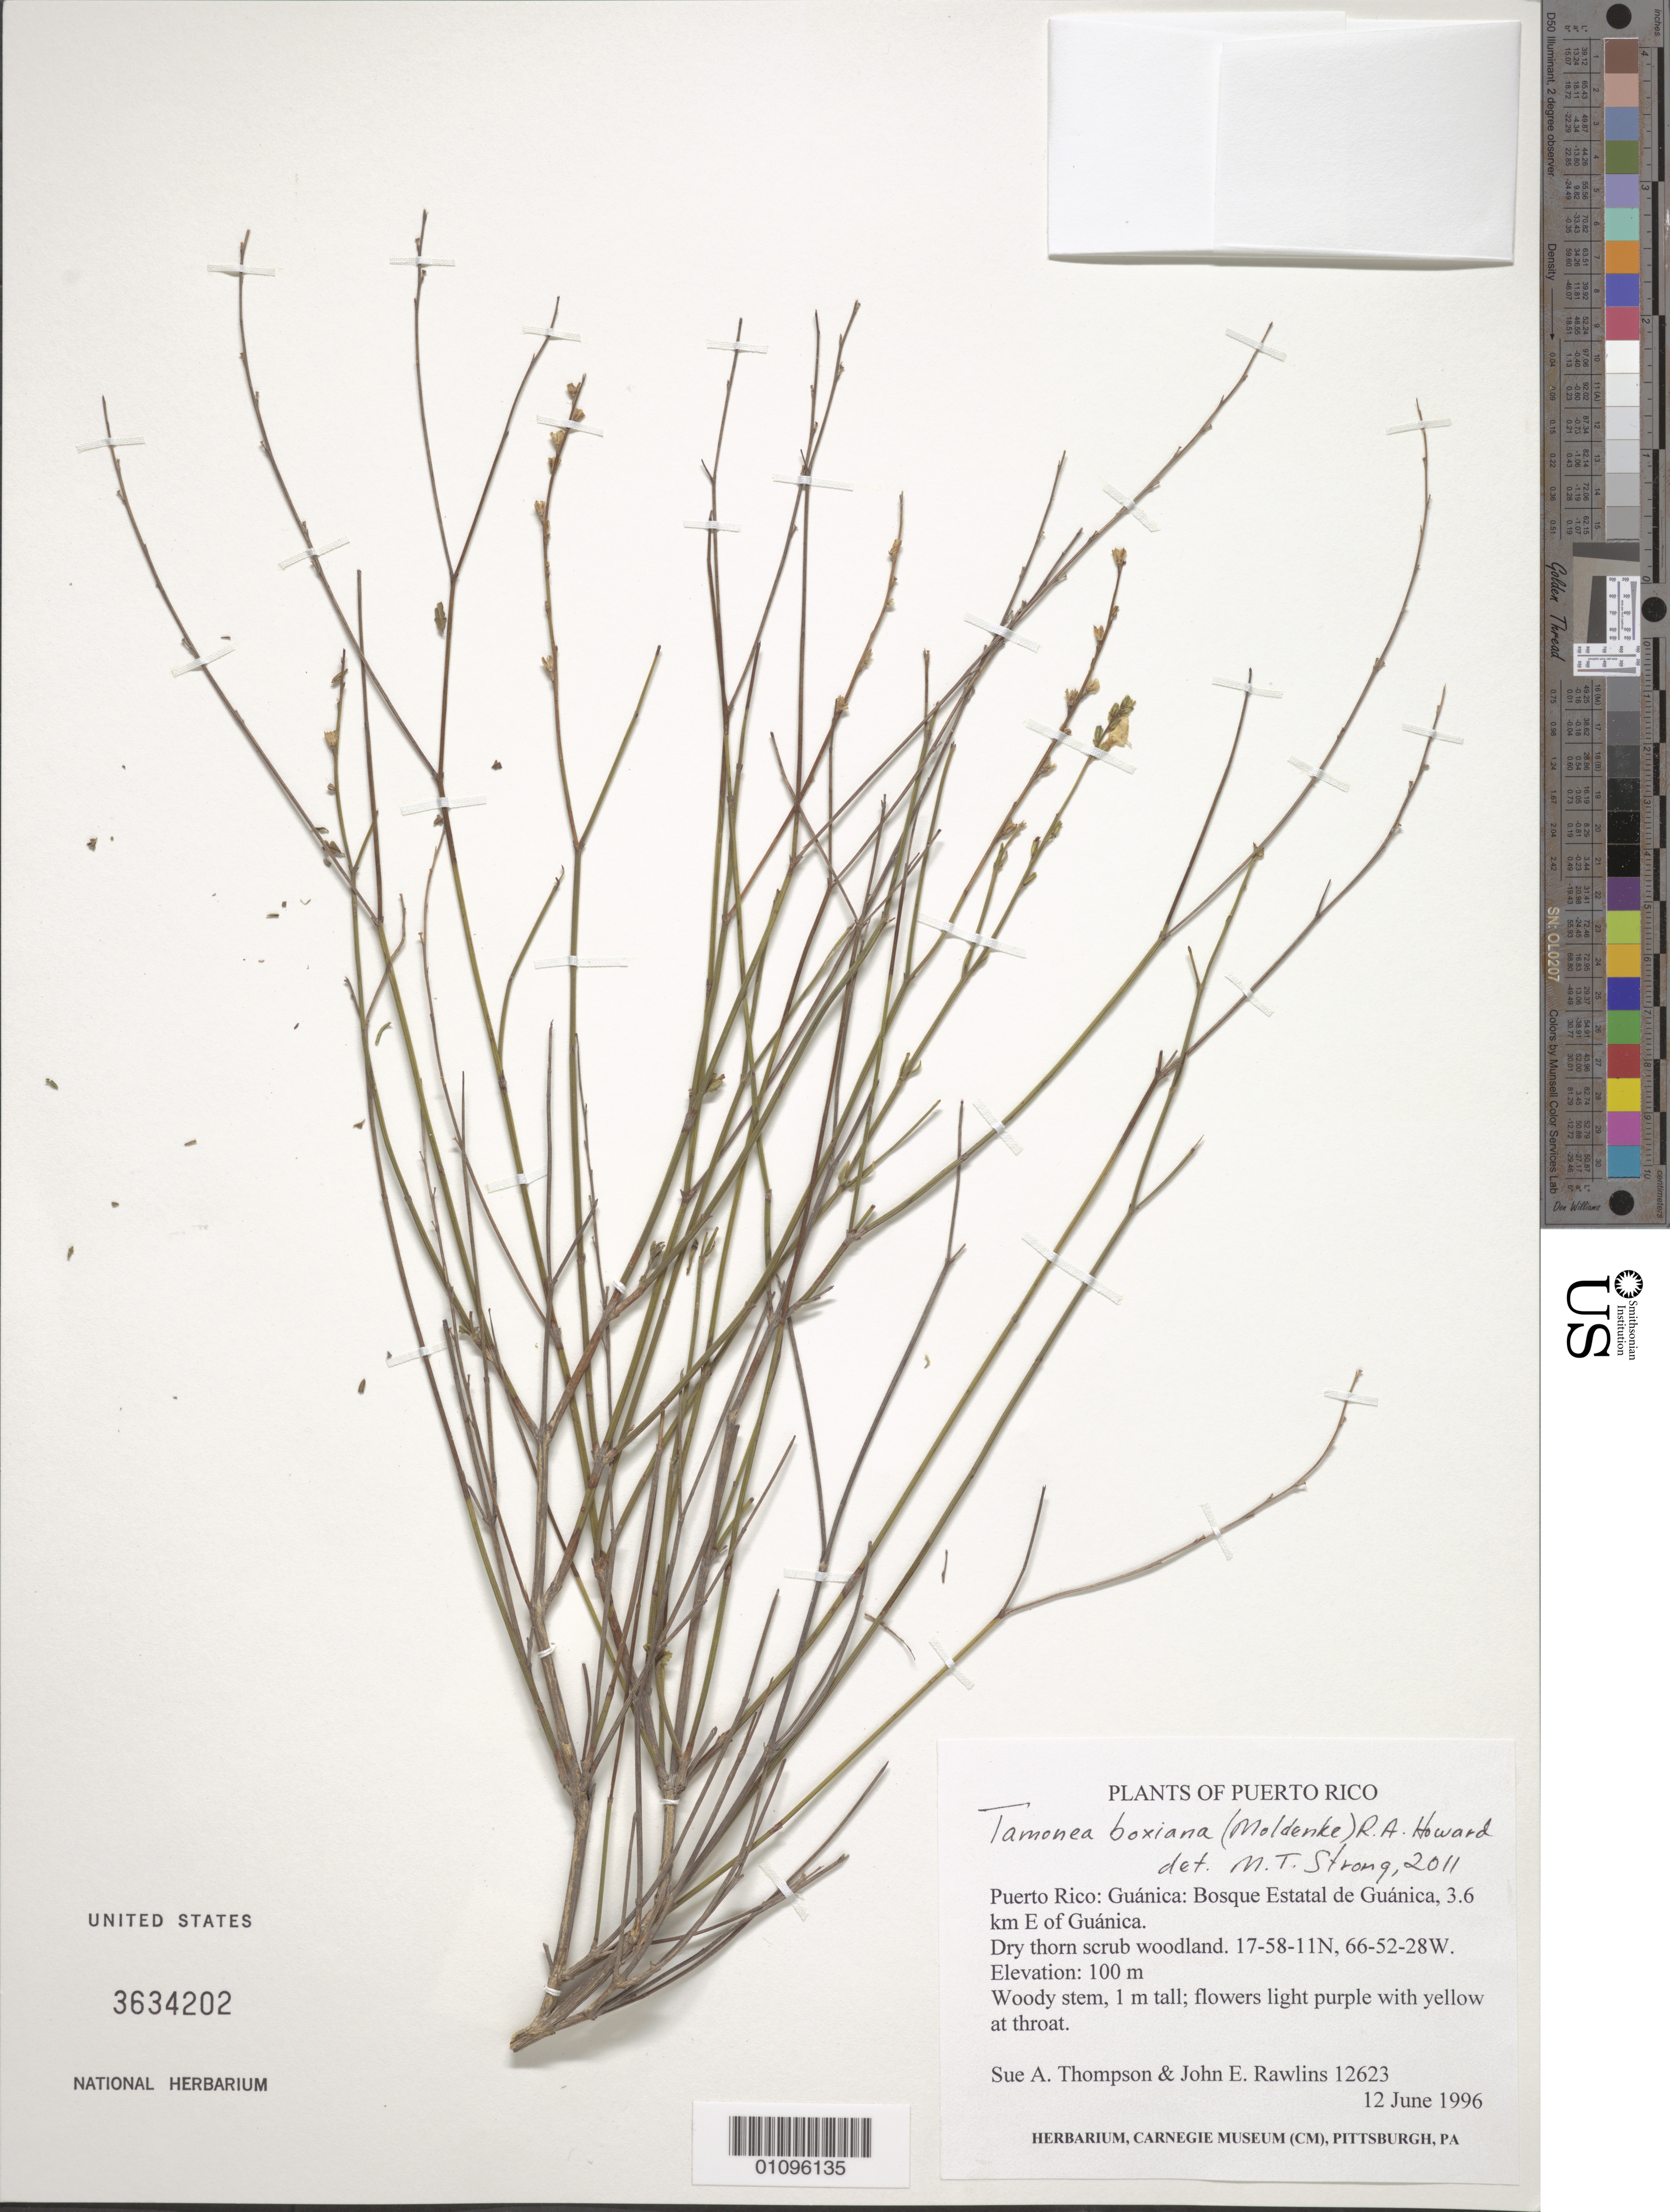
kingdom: Plantae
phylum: Tracheophyta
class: Magnoliopsida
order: Lamiales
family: Verbenaceae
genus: Tamonea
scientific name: Tamonea boxiana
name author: (Moldenke) R.A. Howard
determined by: Strong, M. T., (US), Smithsonian Institution - National Museum of Natural History (UNITED STATES)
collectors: S. A. Thompson & J. Rawlins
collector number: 12623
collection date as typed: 12 Jun 1996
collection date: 1996-06-12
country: Puerto Rico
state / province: Guánica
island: Puerto Rico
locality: Bosque Estatal de Guánica, 3.6 km E of Guánica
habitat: Dry thorn scrub woodland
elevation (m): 100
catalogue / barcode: US 3634202